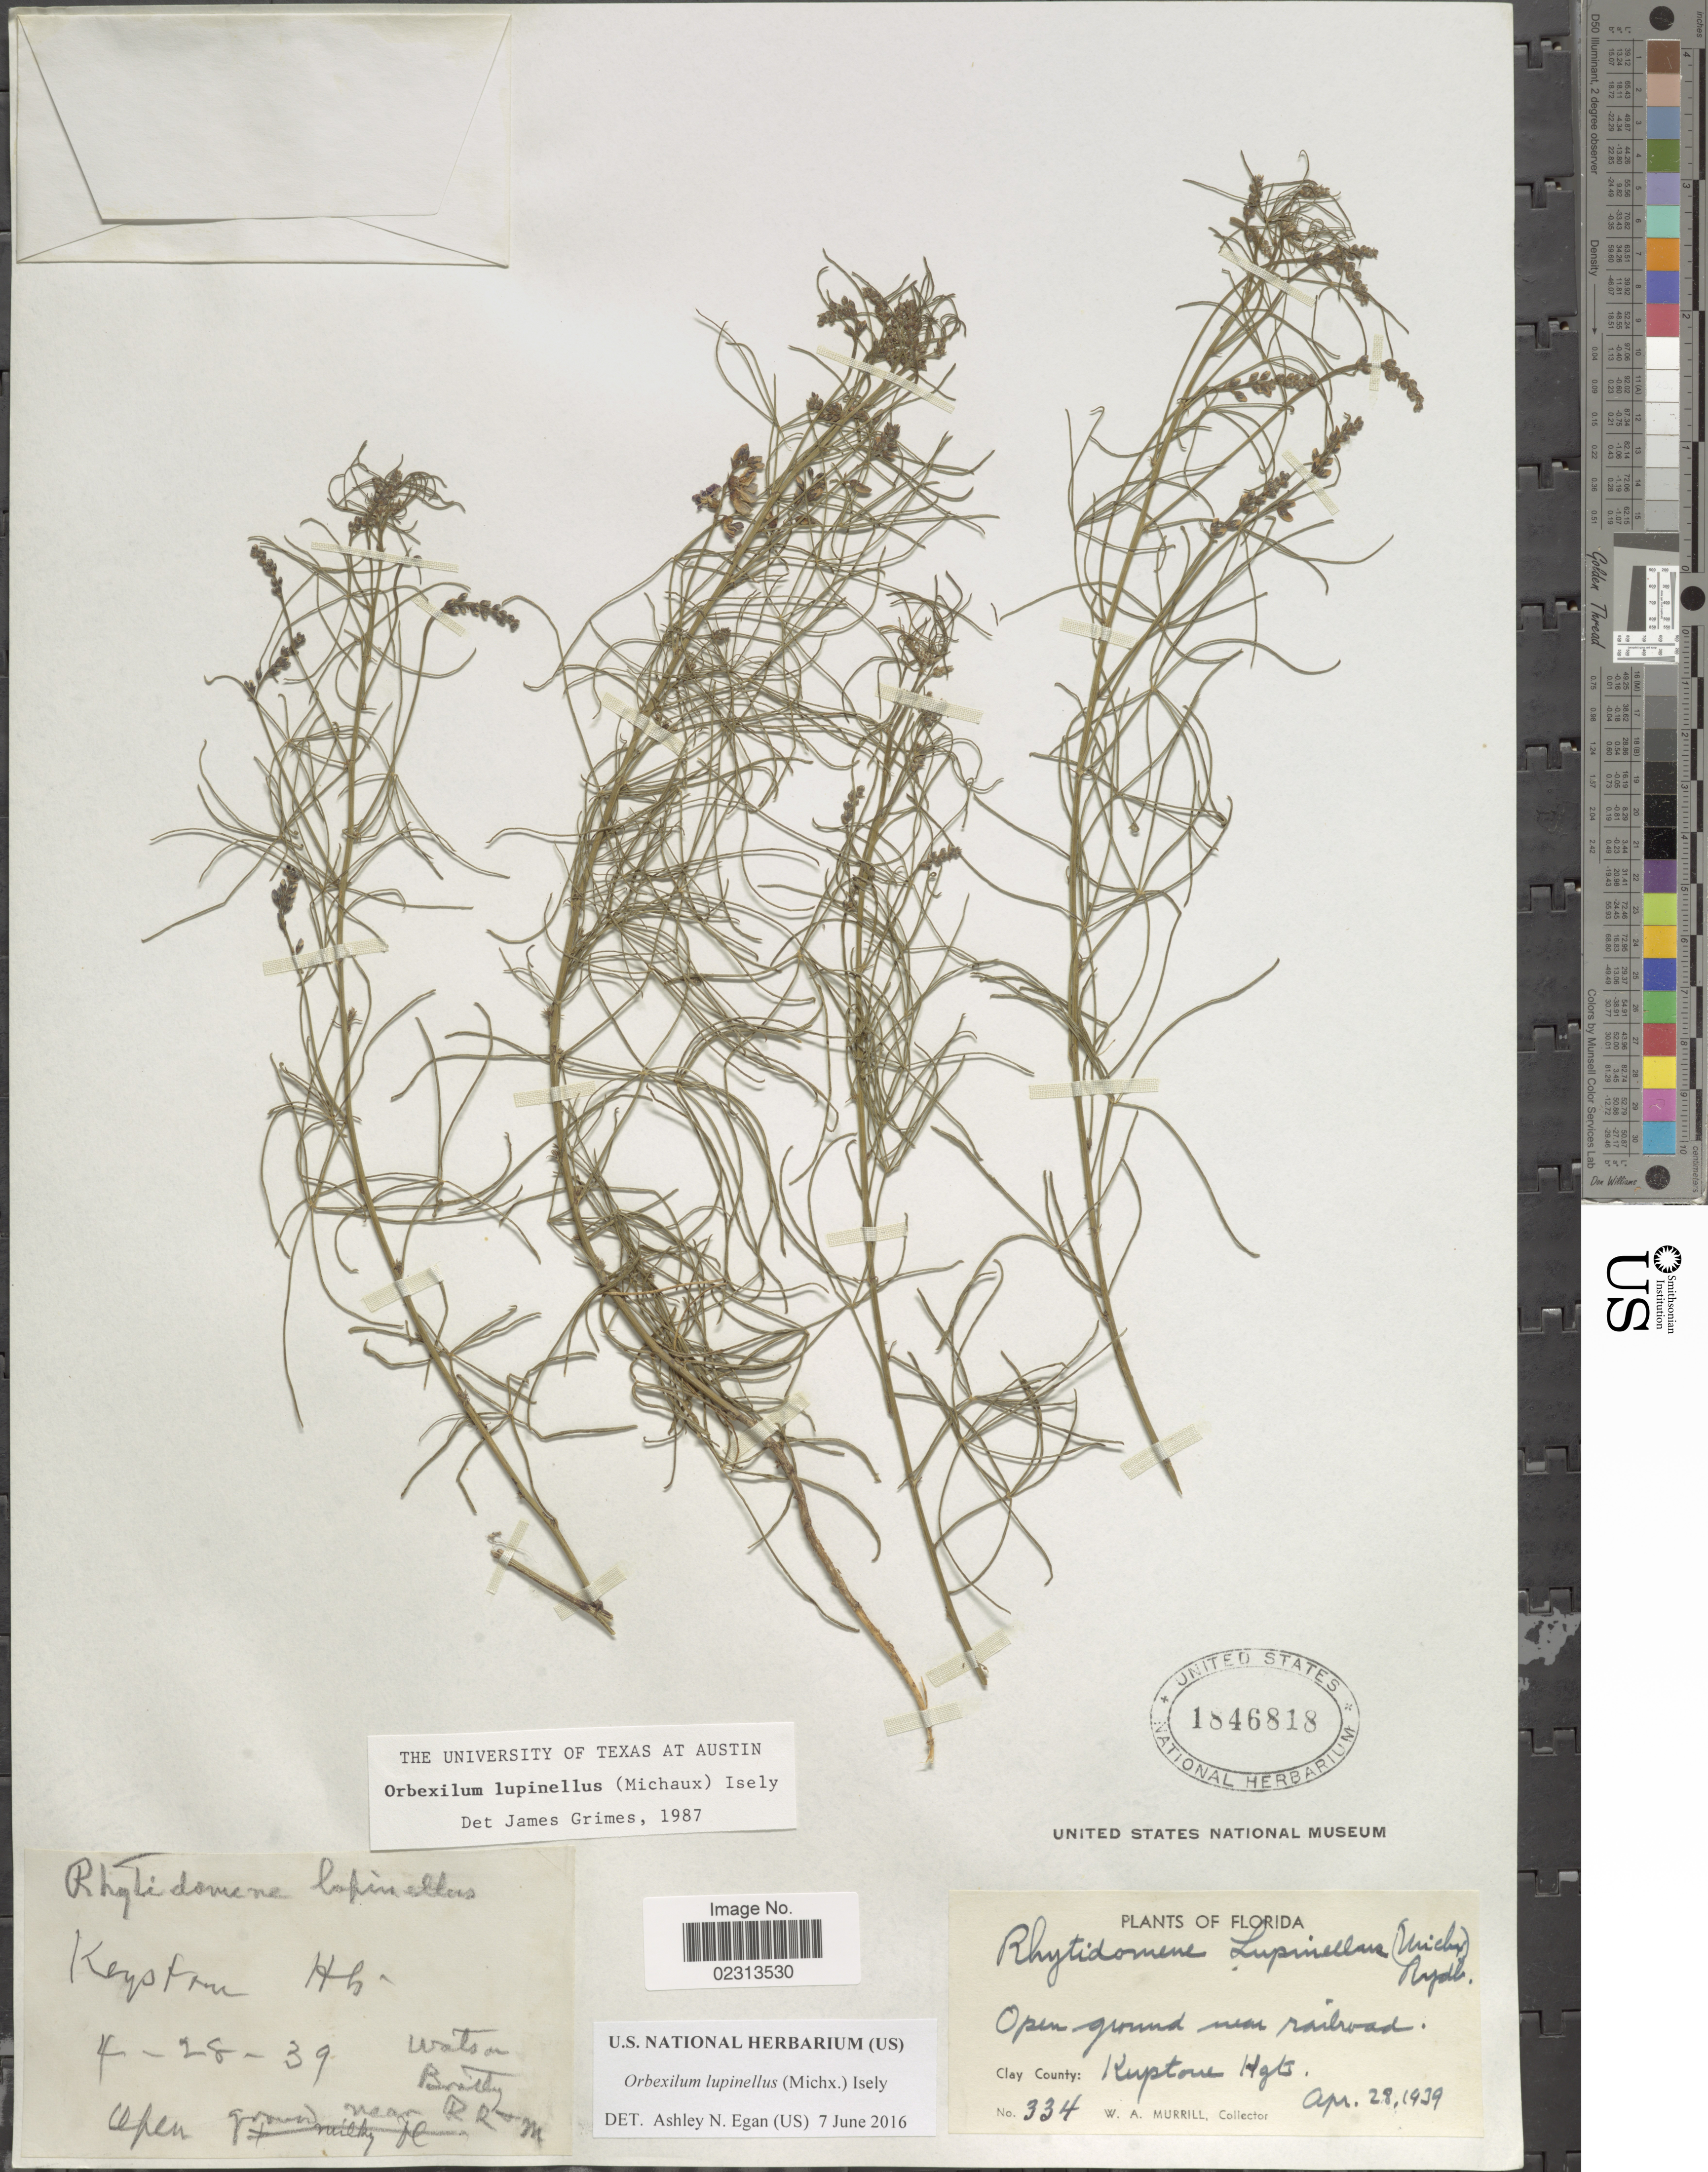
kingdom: Plantae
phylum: Tracheophyta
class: Magnoliopsida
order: Fabales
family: Fabaceae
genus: Orbexilum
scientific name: Orbexilum lupinellus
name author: (Michx.) Isley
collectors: W. A. Murrill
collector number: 334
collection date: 1939-04-28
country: United States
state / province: Florida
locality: Clay County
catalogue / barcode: US 1846818